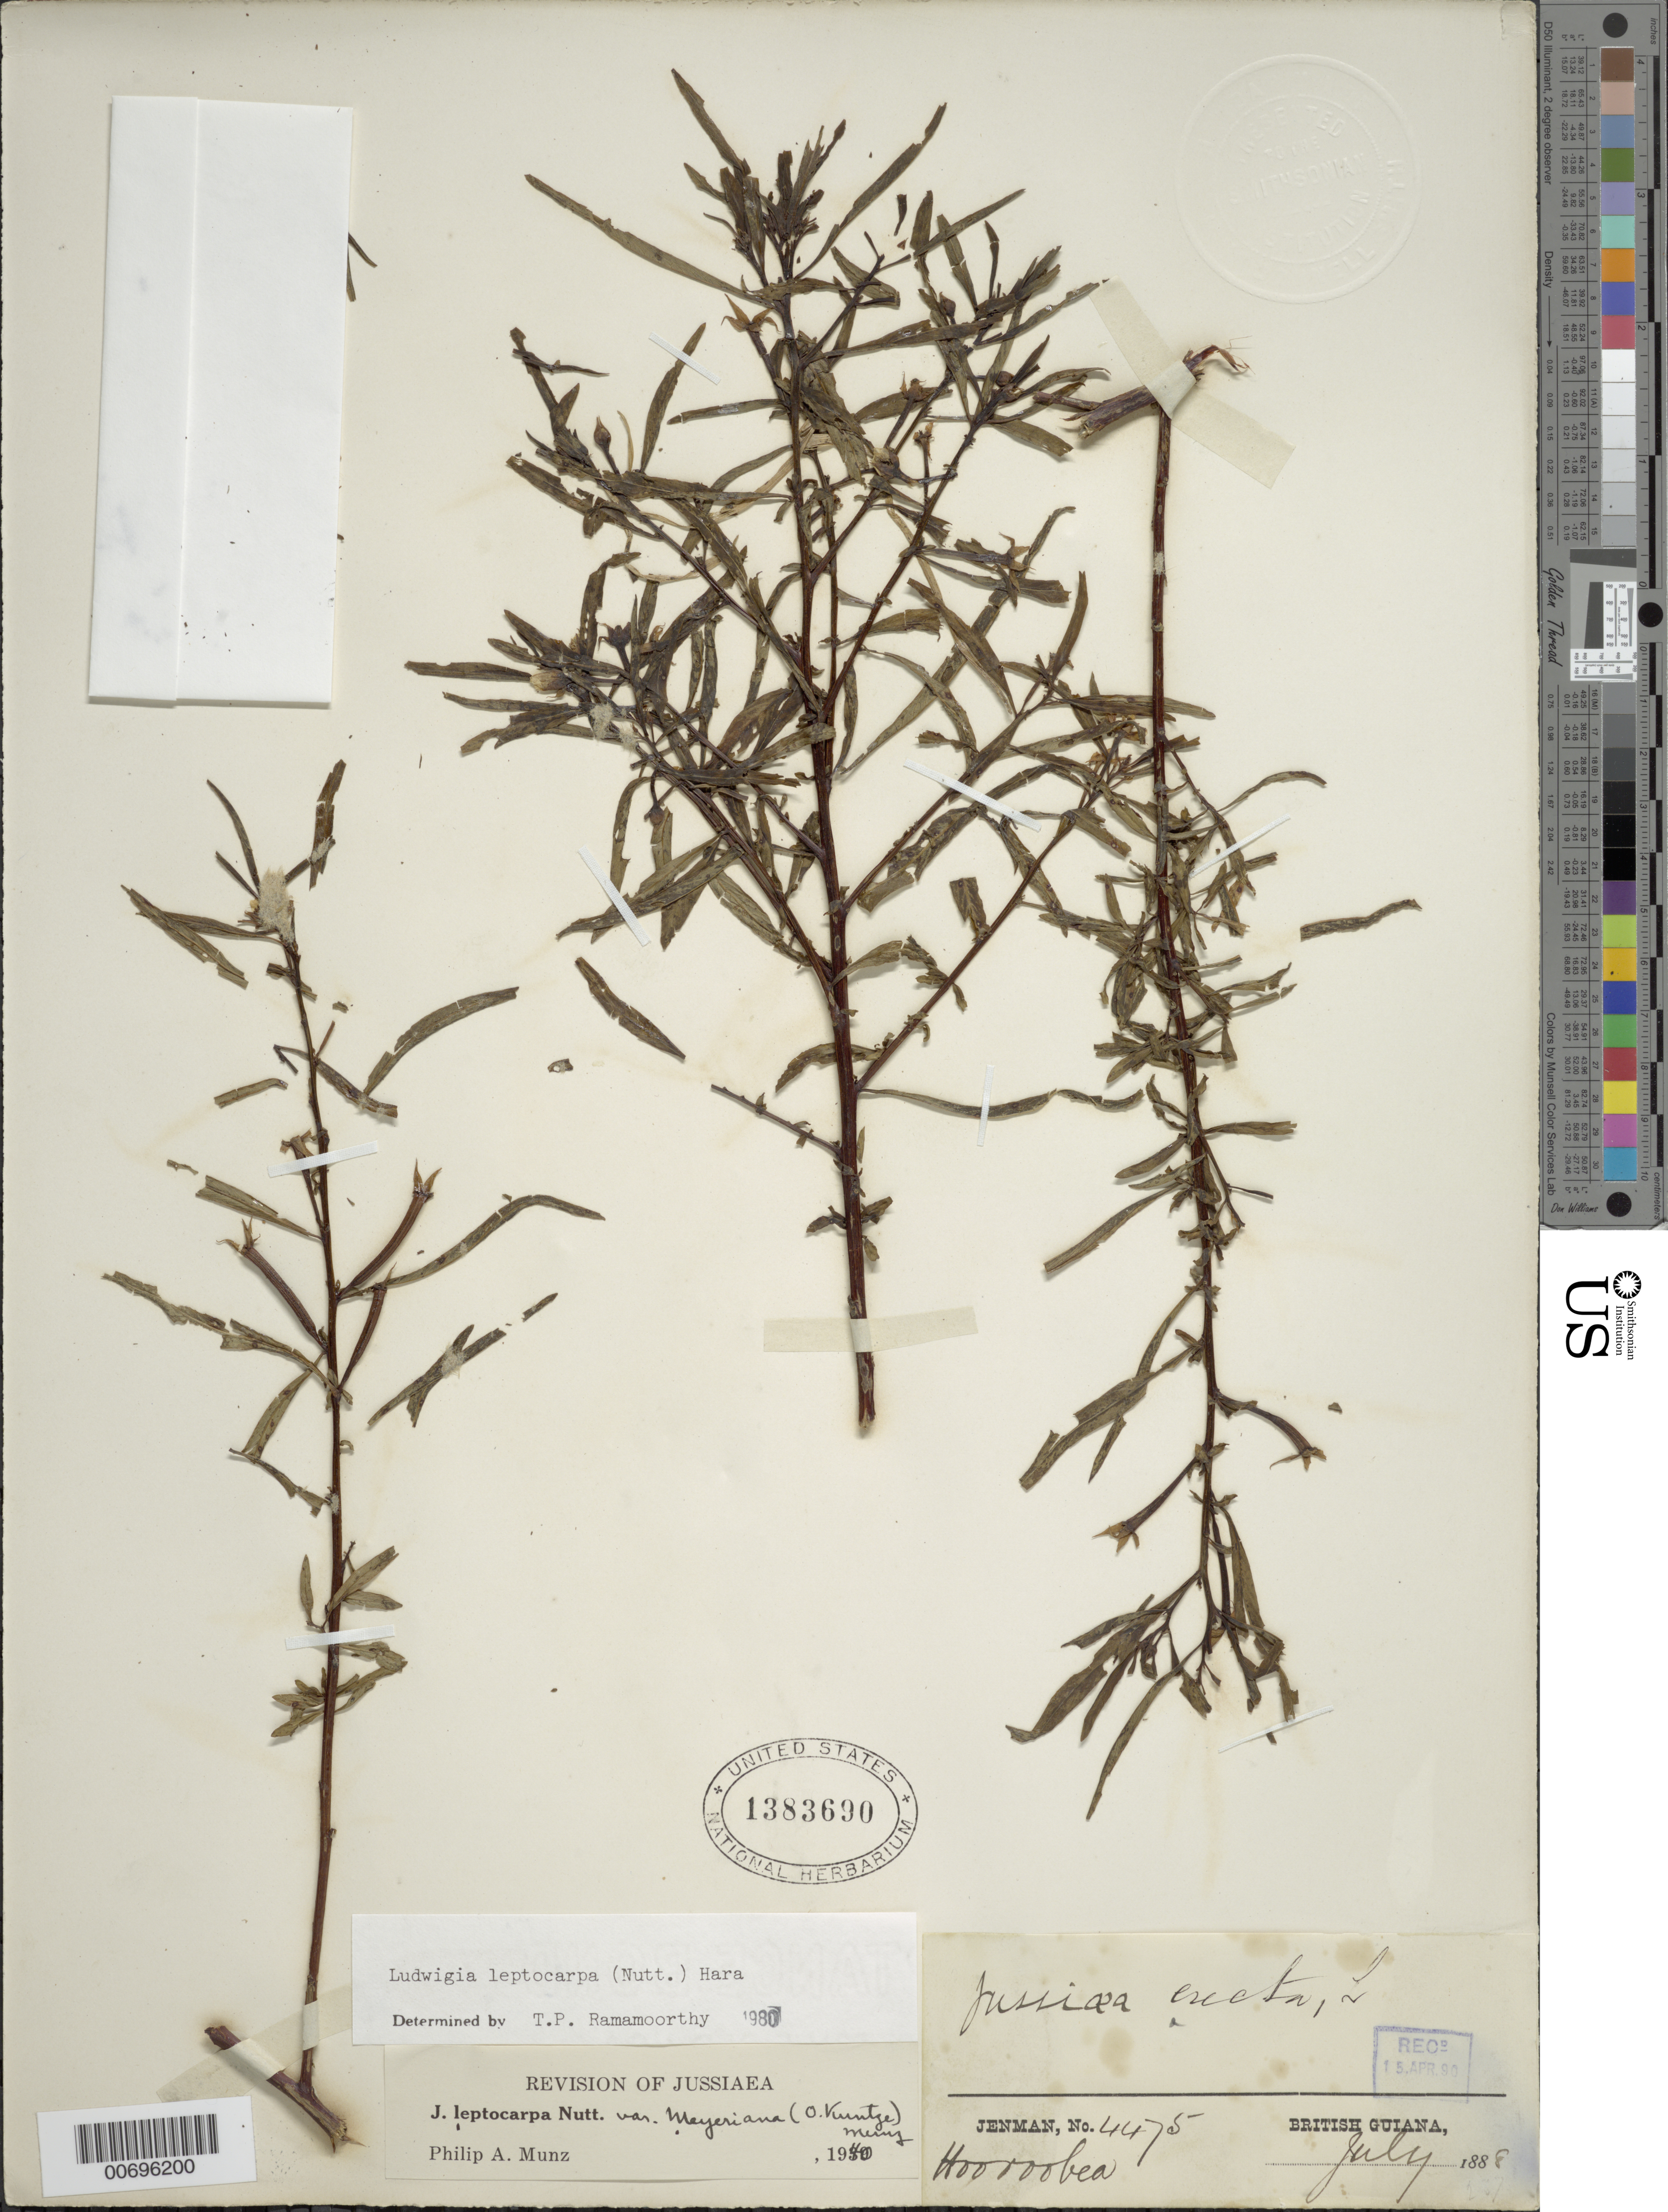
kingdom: Plantae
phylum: Tracheophyta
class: Magnoliopsida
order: Myrtales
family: Onagraceae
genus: Ludwigia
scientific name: Ludwigia leptocarpa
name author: (Nutt.) H. Hara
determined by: Ramamoorthy, T. P.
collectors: G. S. Jenman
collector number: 4475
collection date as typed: July 1888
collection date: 1888-07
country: Guyana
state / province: Demerara-Mahaica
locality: Hoorubea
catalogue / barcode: US 1383690